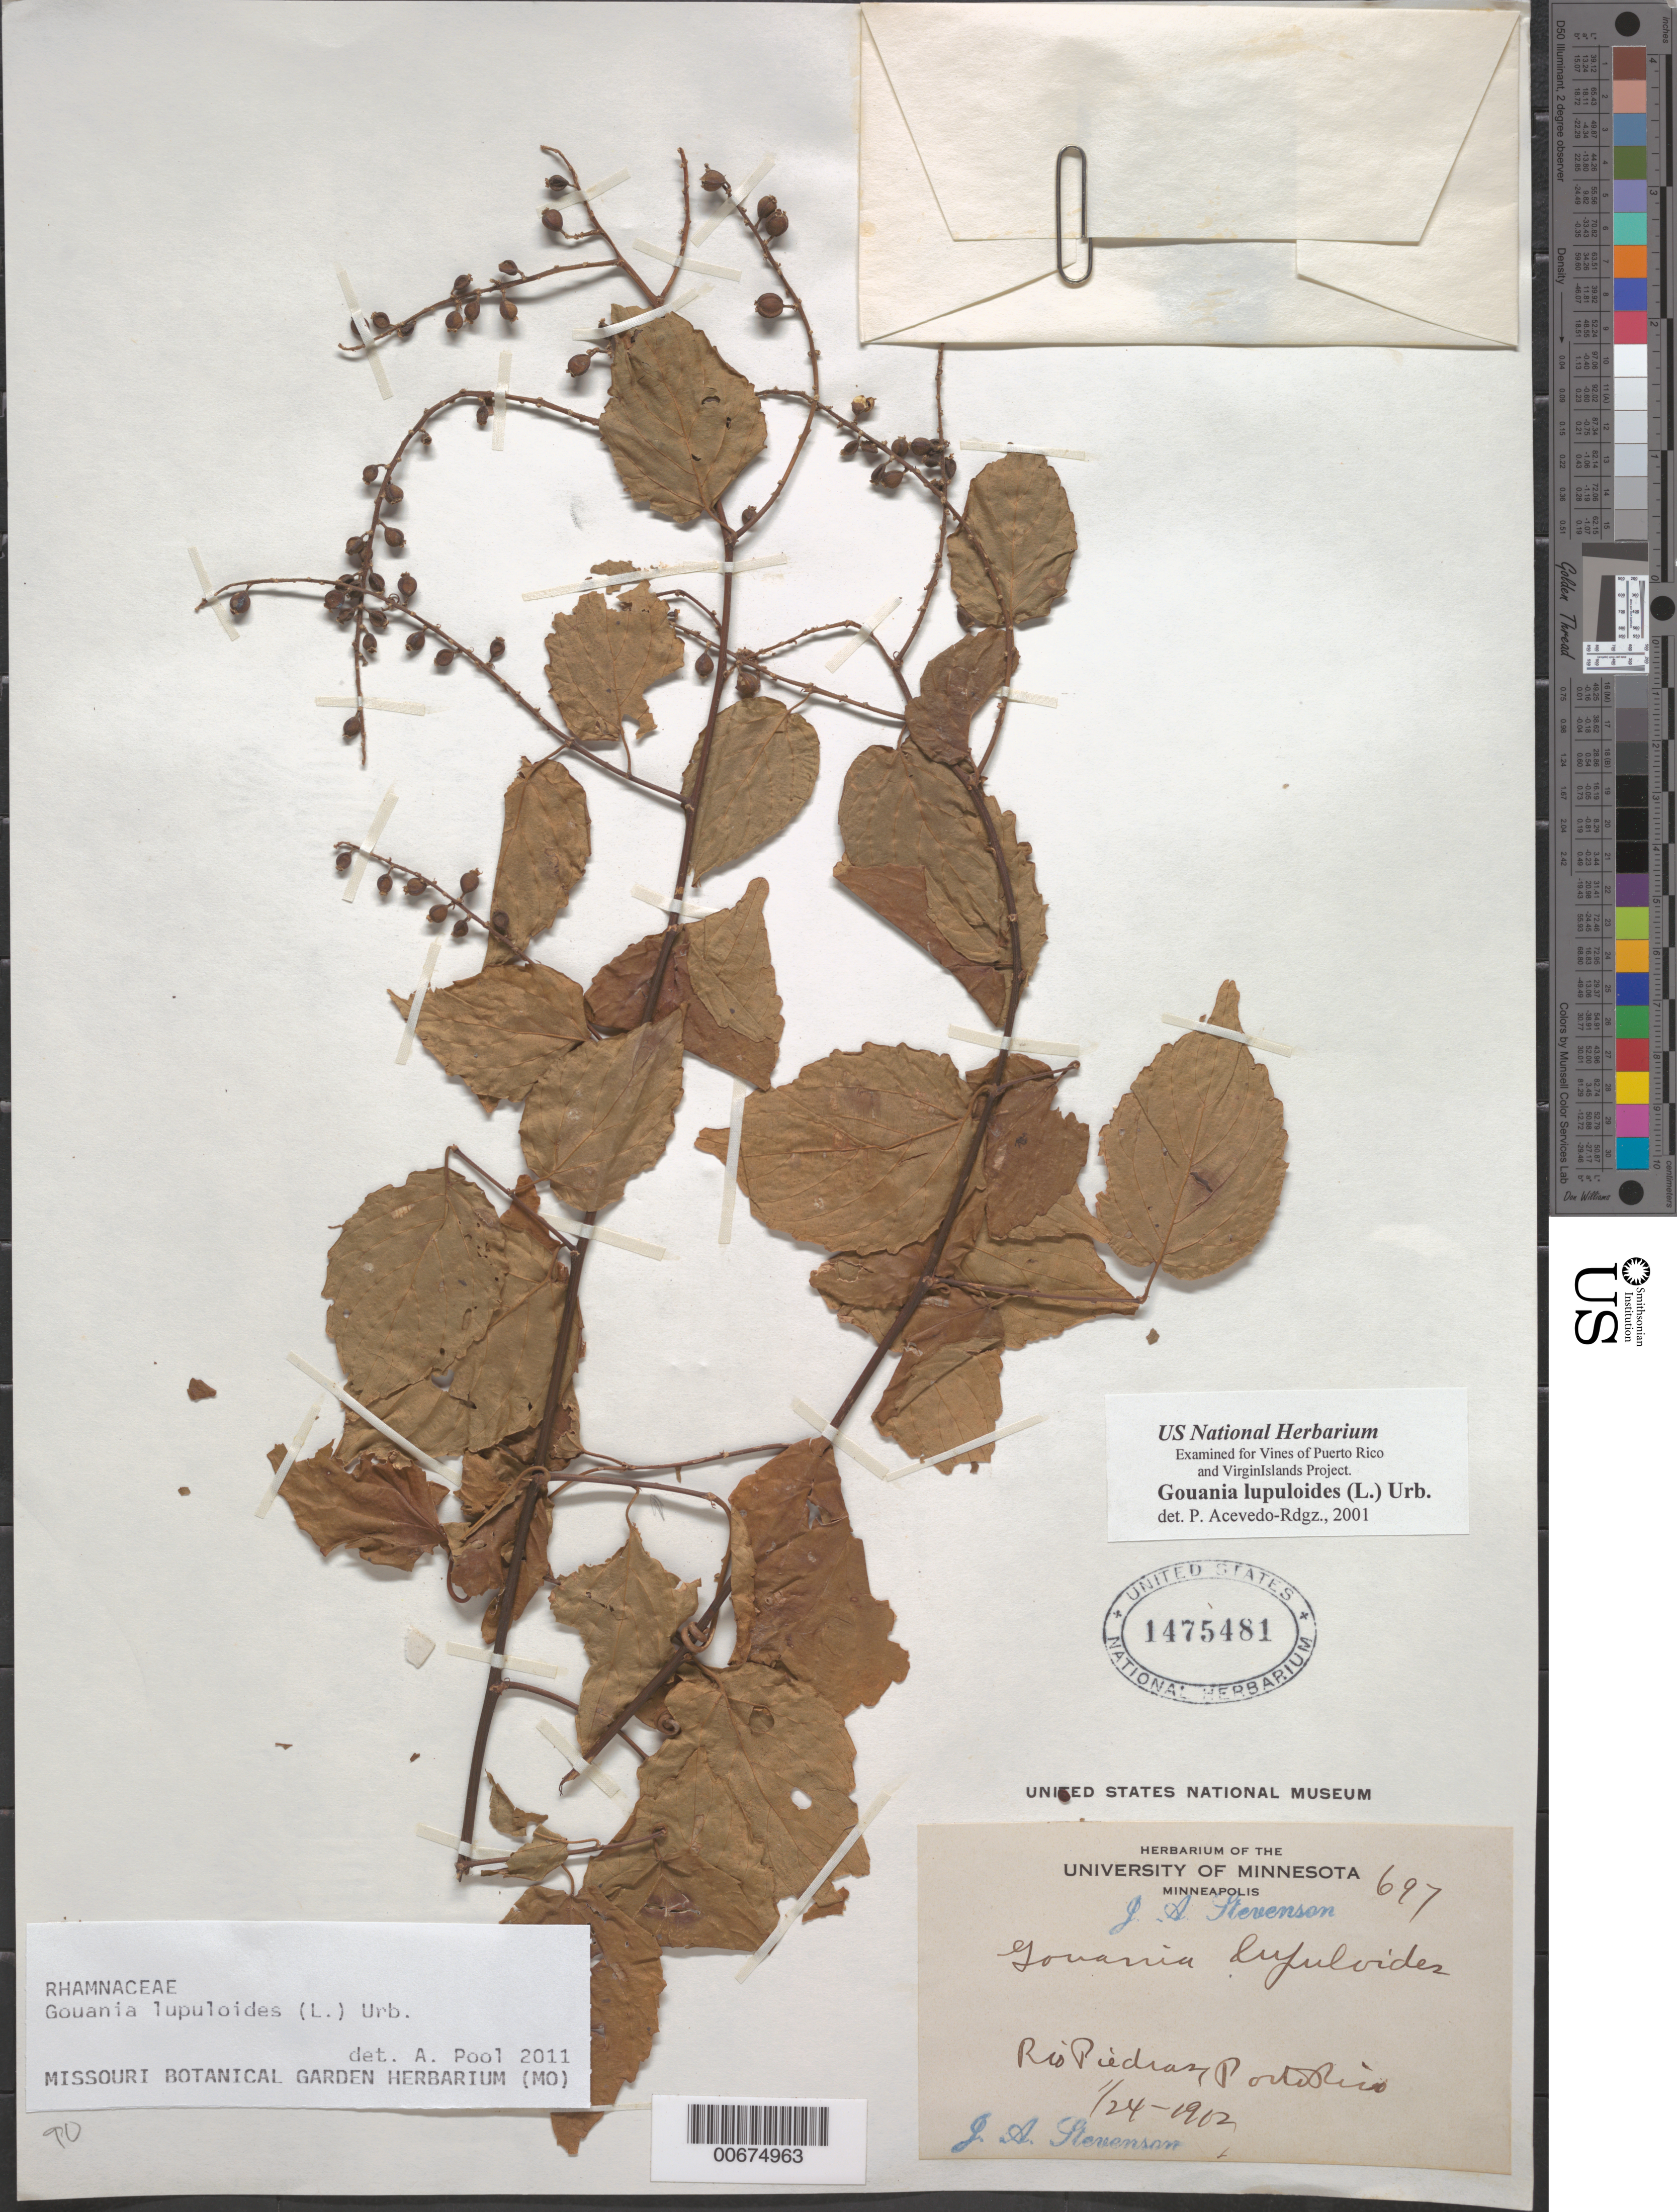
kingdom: Plantae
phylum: Tracheophyta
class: Magnoliopsida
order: Rosales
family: Rhamnaceae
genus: Gouania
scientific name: Gouania lupuloides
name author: (L.) Urb.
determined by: Pool, A., (MO), Missouri Botanical Garden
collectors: J. Stevenson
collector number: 697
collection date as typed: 24 Jan 1912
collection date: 1912-01-24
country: Puerto Rico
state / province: San Juan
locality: Rio Piedras.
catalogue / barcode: US 1475481